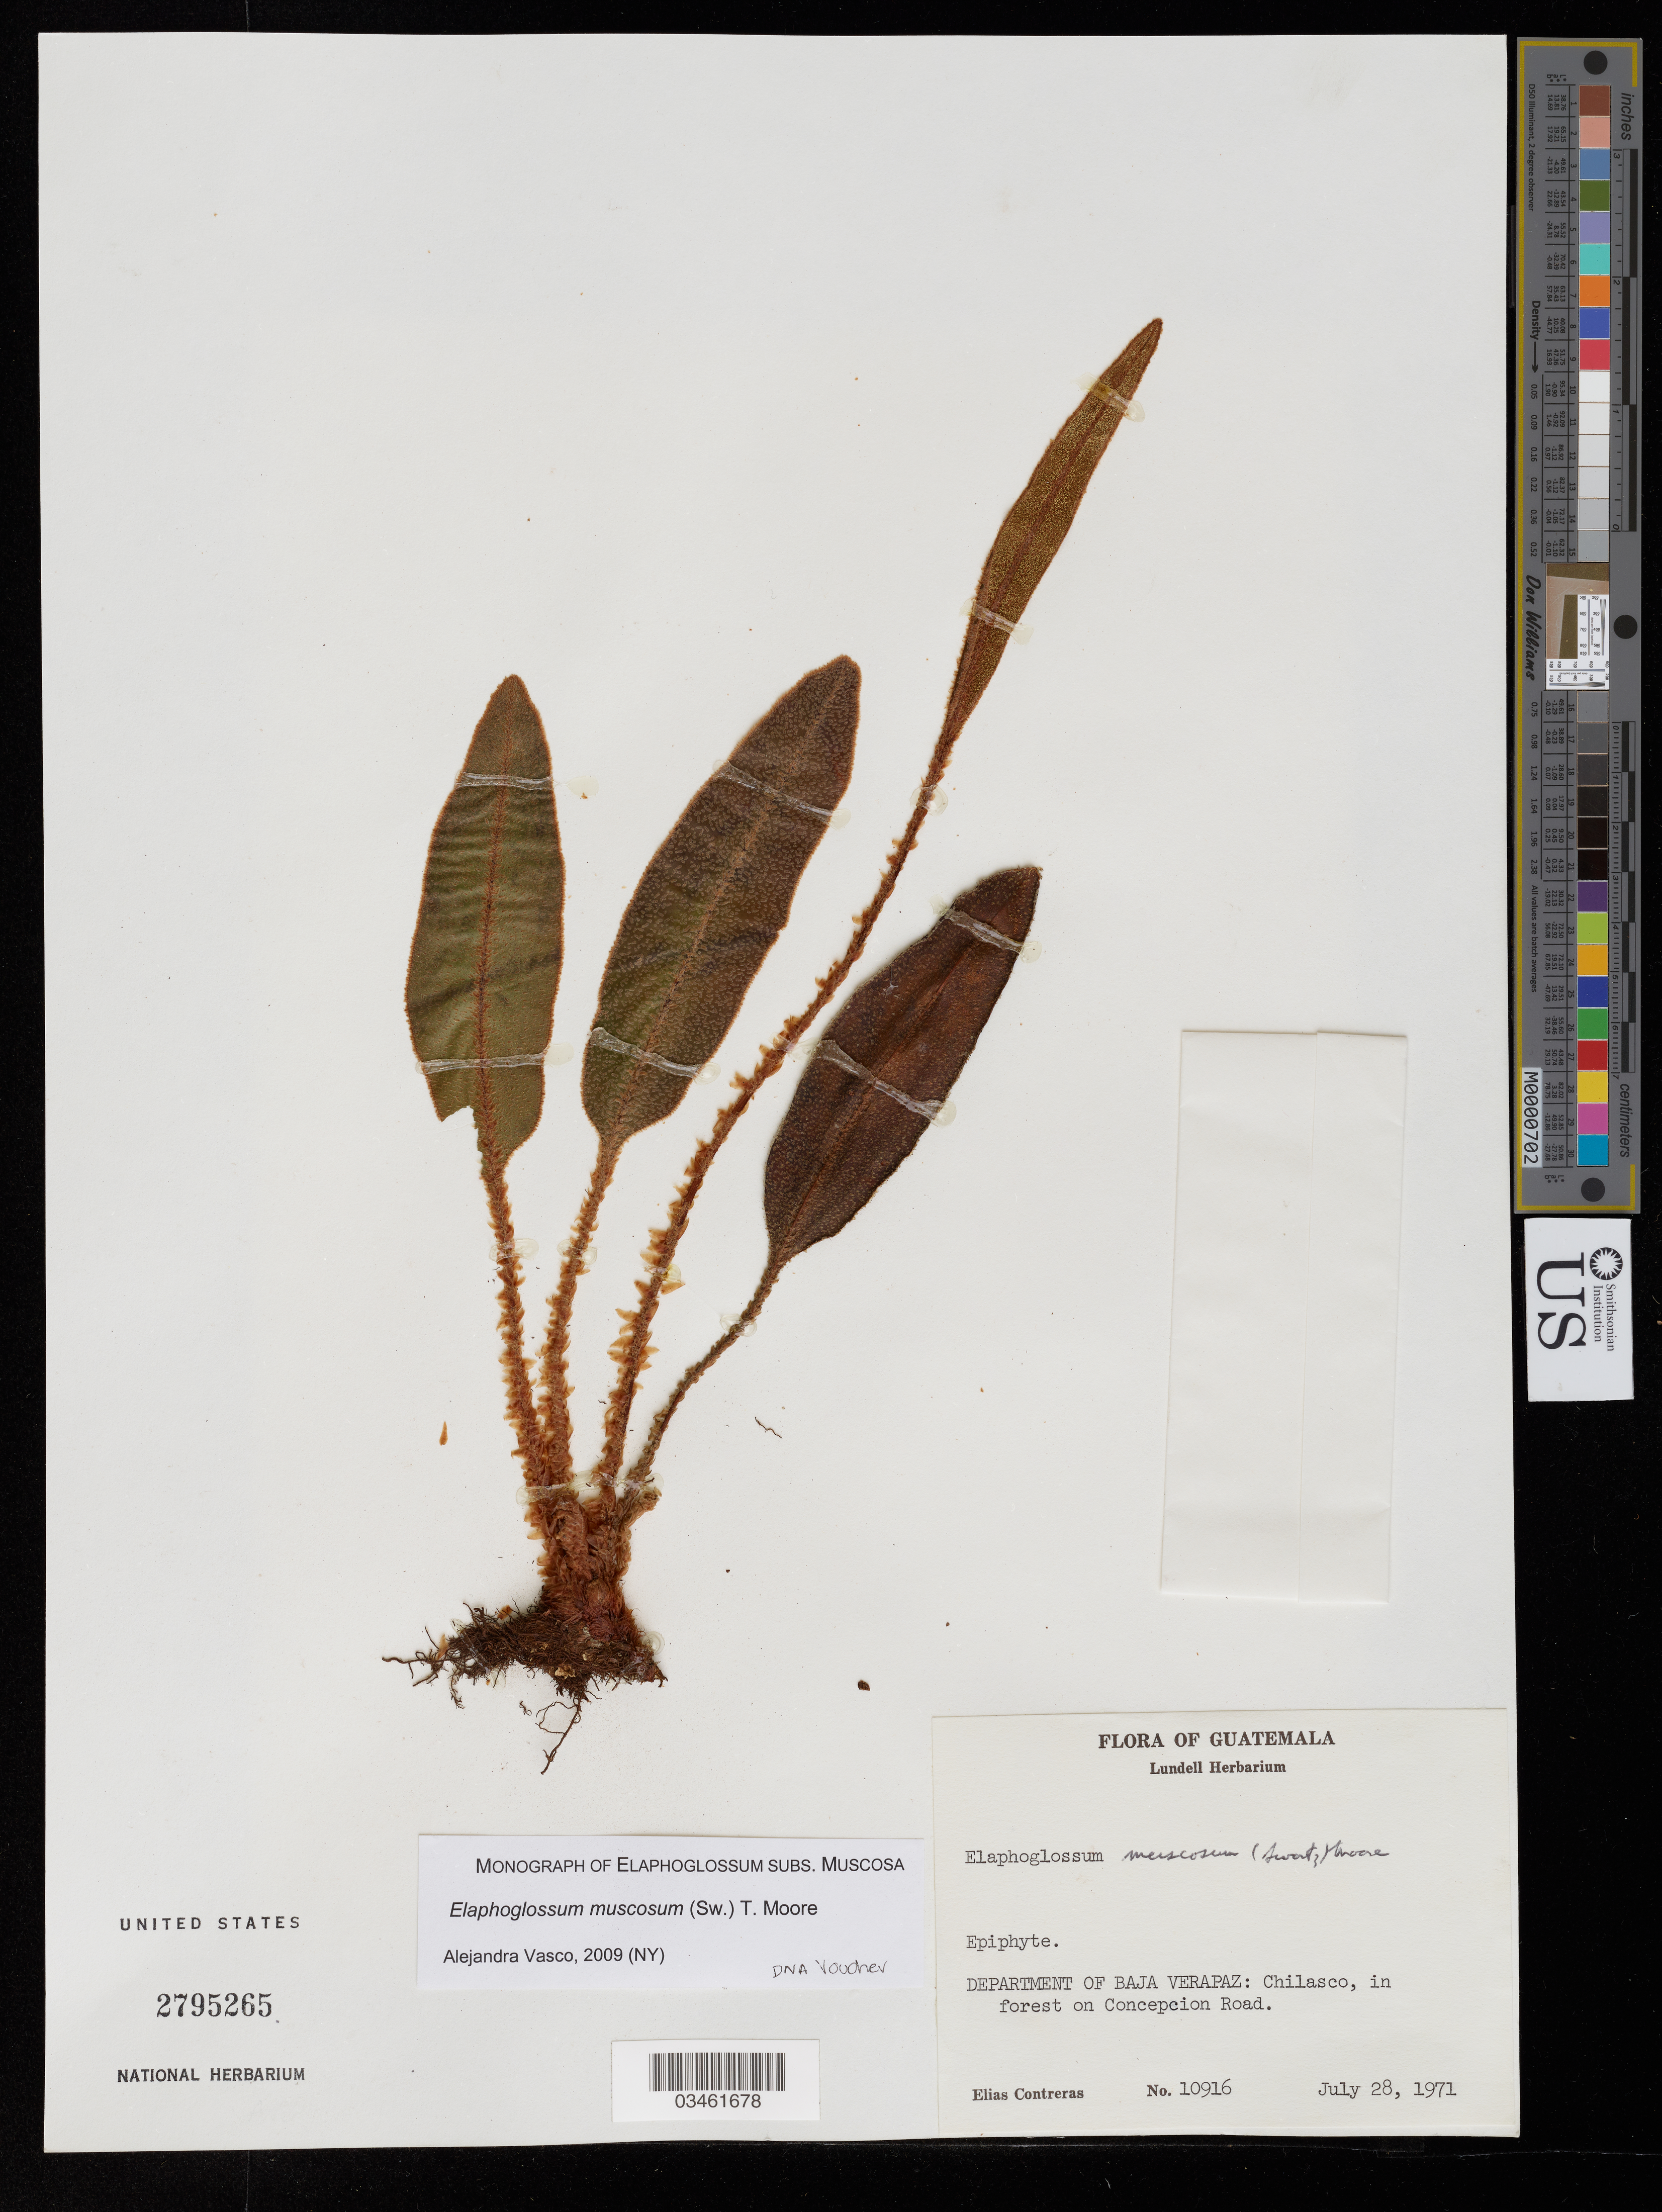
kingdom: Plantae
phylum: Tracheophyta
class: Polypodiopsida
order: Polypodiales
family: Dryopteridaceae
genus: Elaphoglossum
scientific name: Elaphoglossum muscosum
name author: (Sw.) T. Moore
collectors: E. Contreras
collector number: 10916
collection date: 1971-07-28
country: Guatemala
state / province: Baja Verapaz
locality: Department of Baja Verapaz: Chilasco, in forest on Concepcion Road.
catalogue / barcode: US 2795265